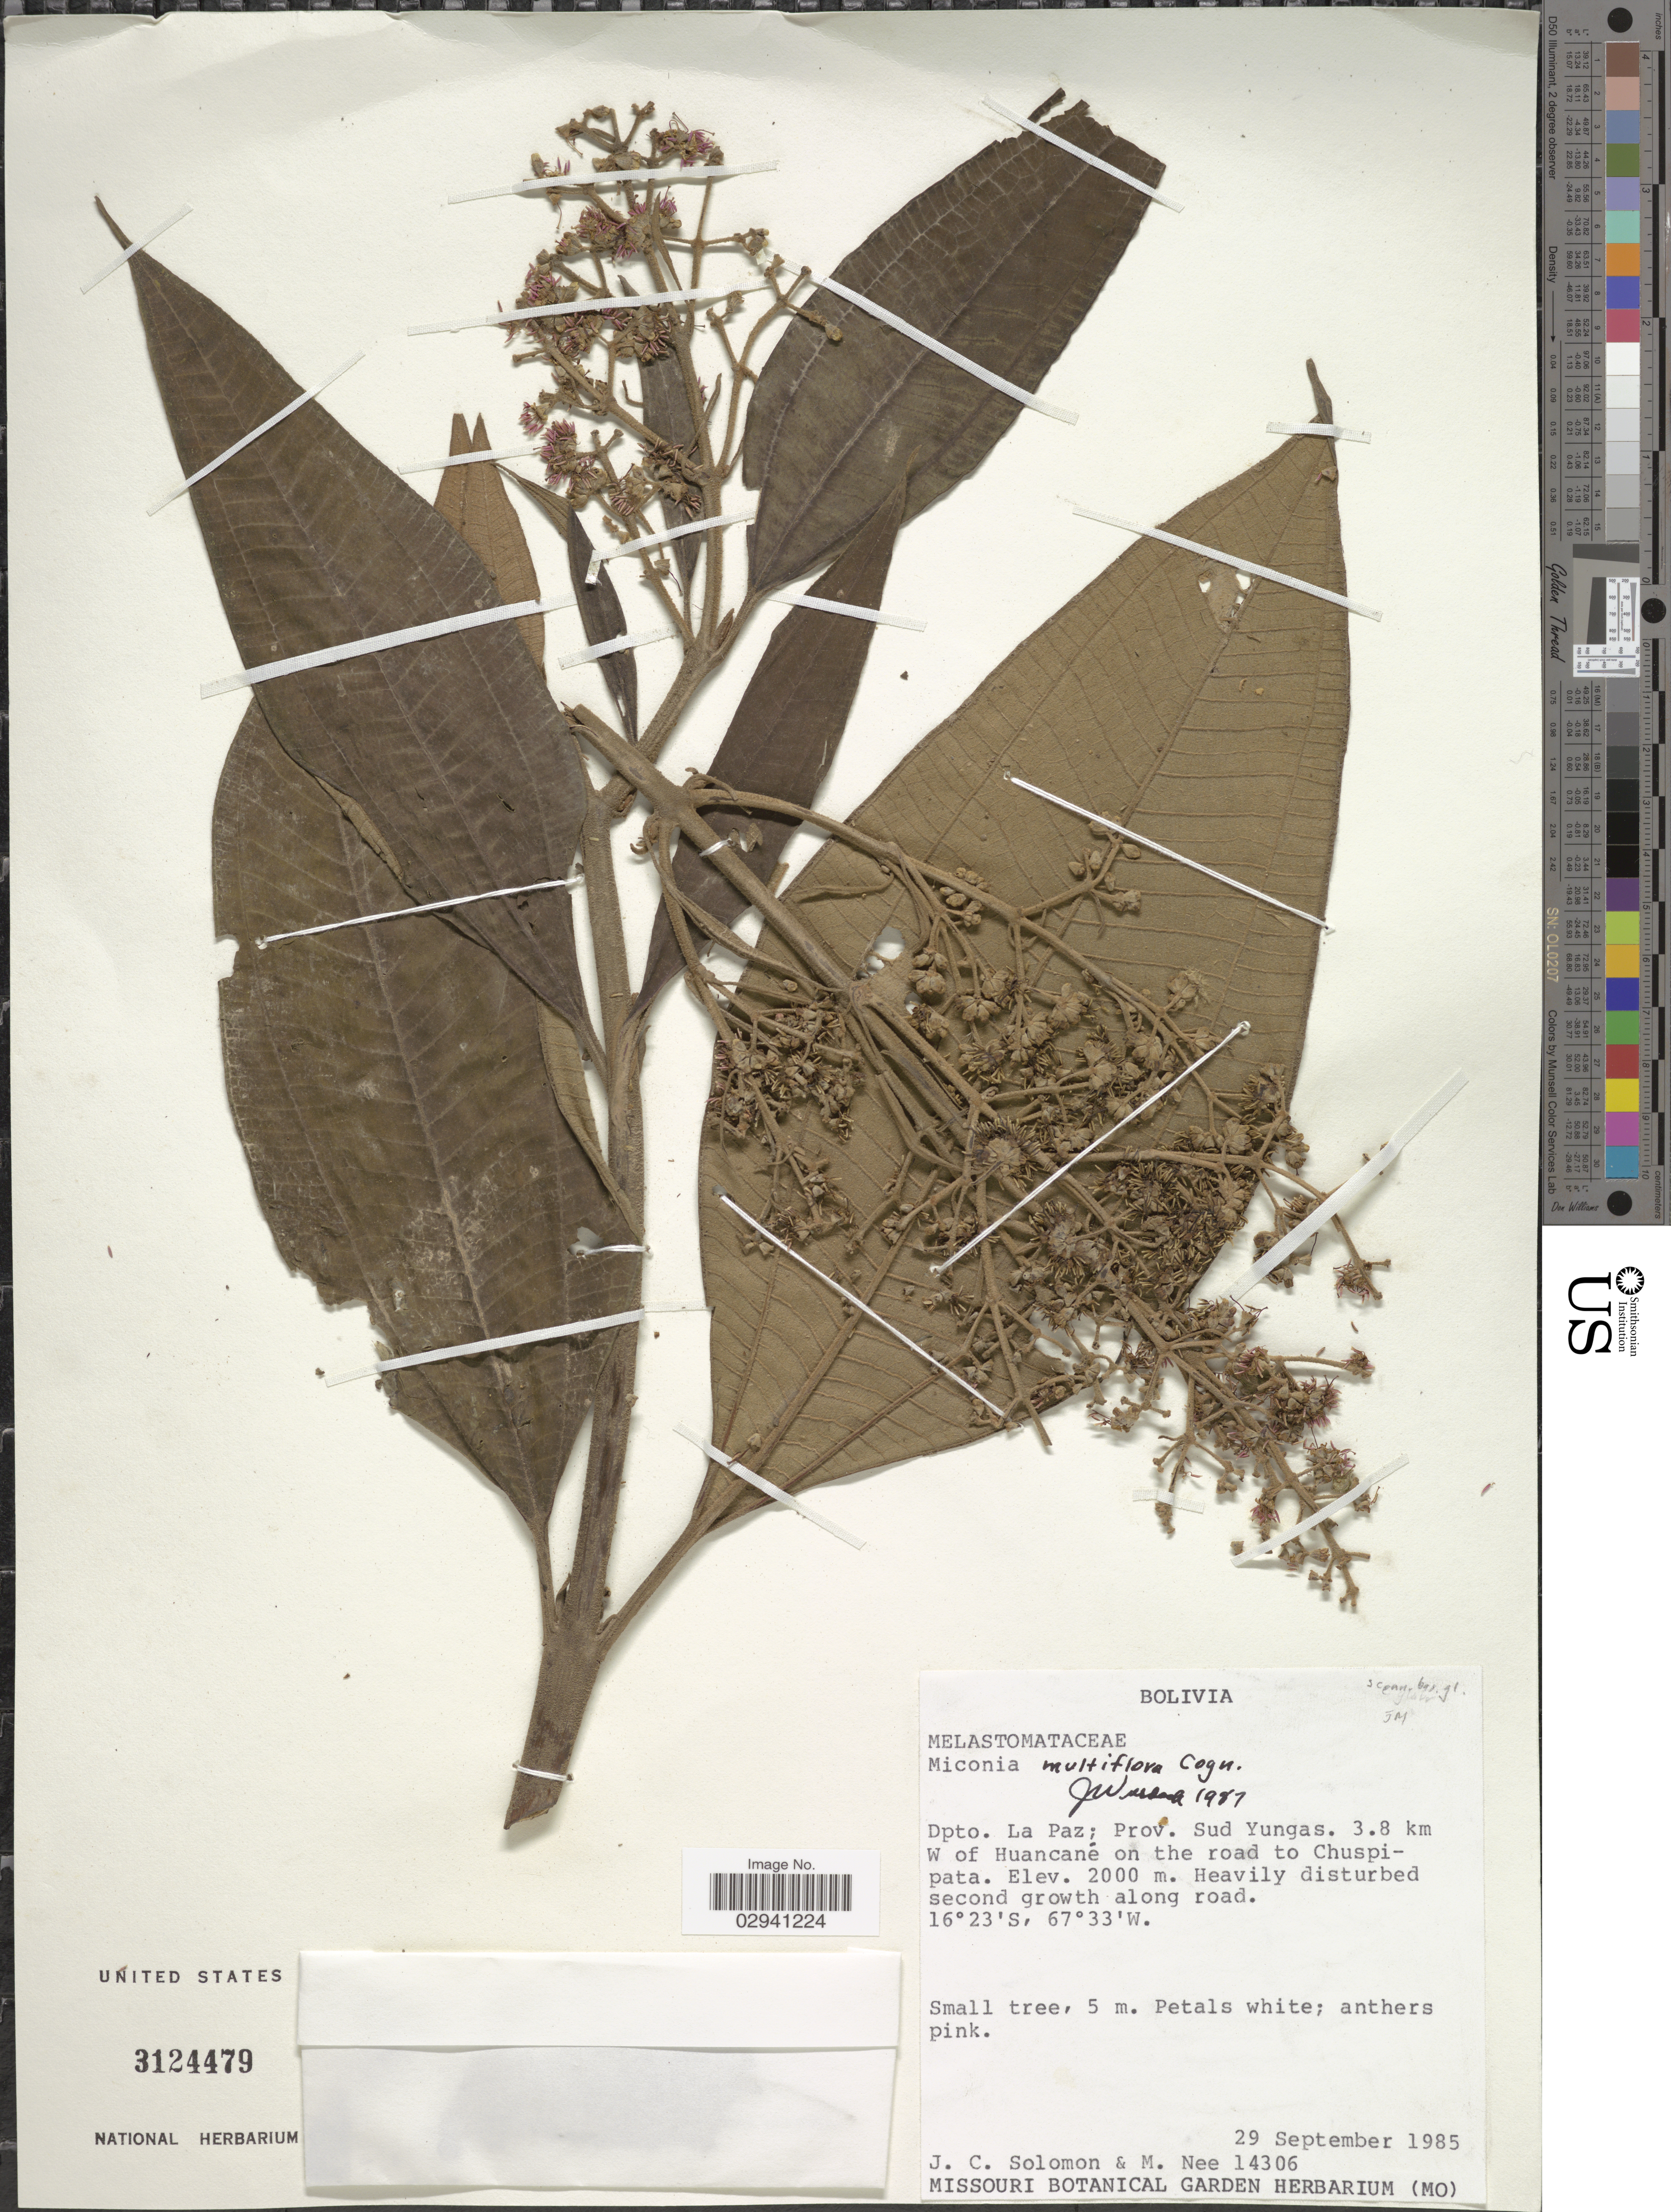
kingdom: Plantae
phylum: Tracheophyta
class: Magnoliopsida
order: Myrtales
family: Melastomataceae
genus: Miconia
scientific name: Miconia multiflora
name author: Cogn.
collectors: J. C. Solomon & M. Nee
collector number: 14306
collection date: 1985-09-29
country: Bolivia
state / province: La Paz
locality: Dpto. La Paz; Prov. Sud Yungas. 3.8 km W of Huancané on the road to Chuspipata.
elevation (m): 2000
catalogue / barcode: US 3124479